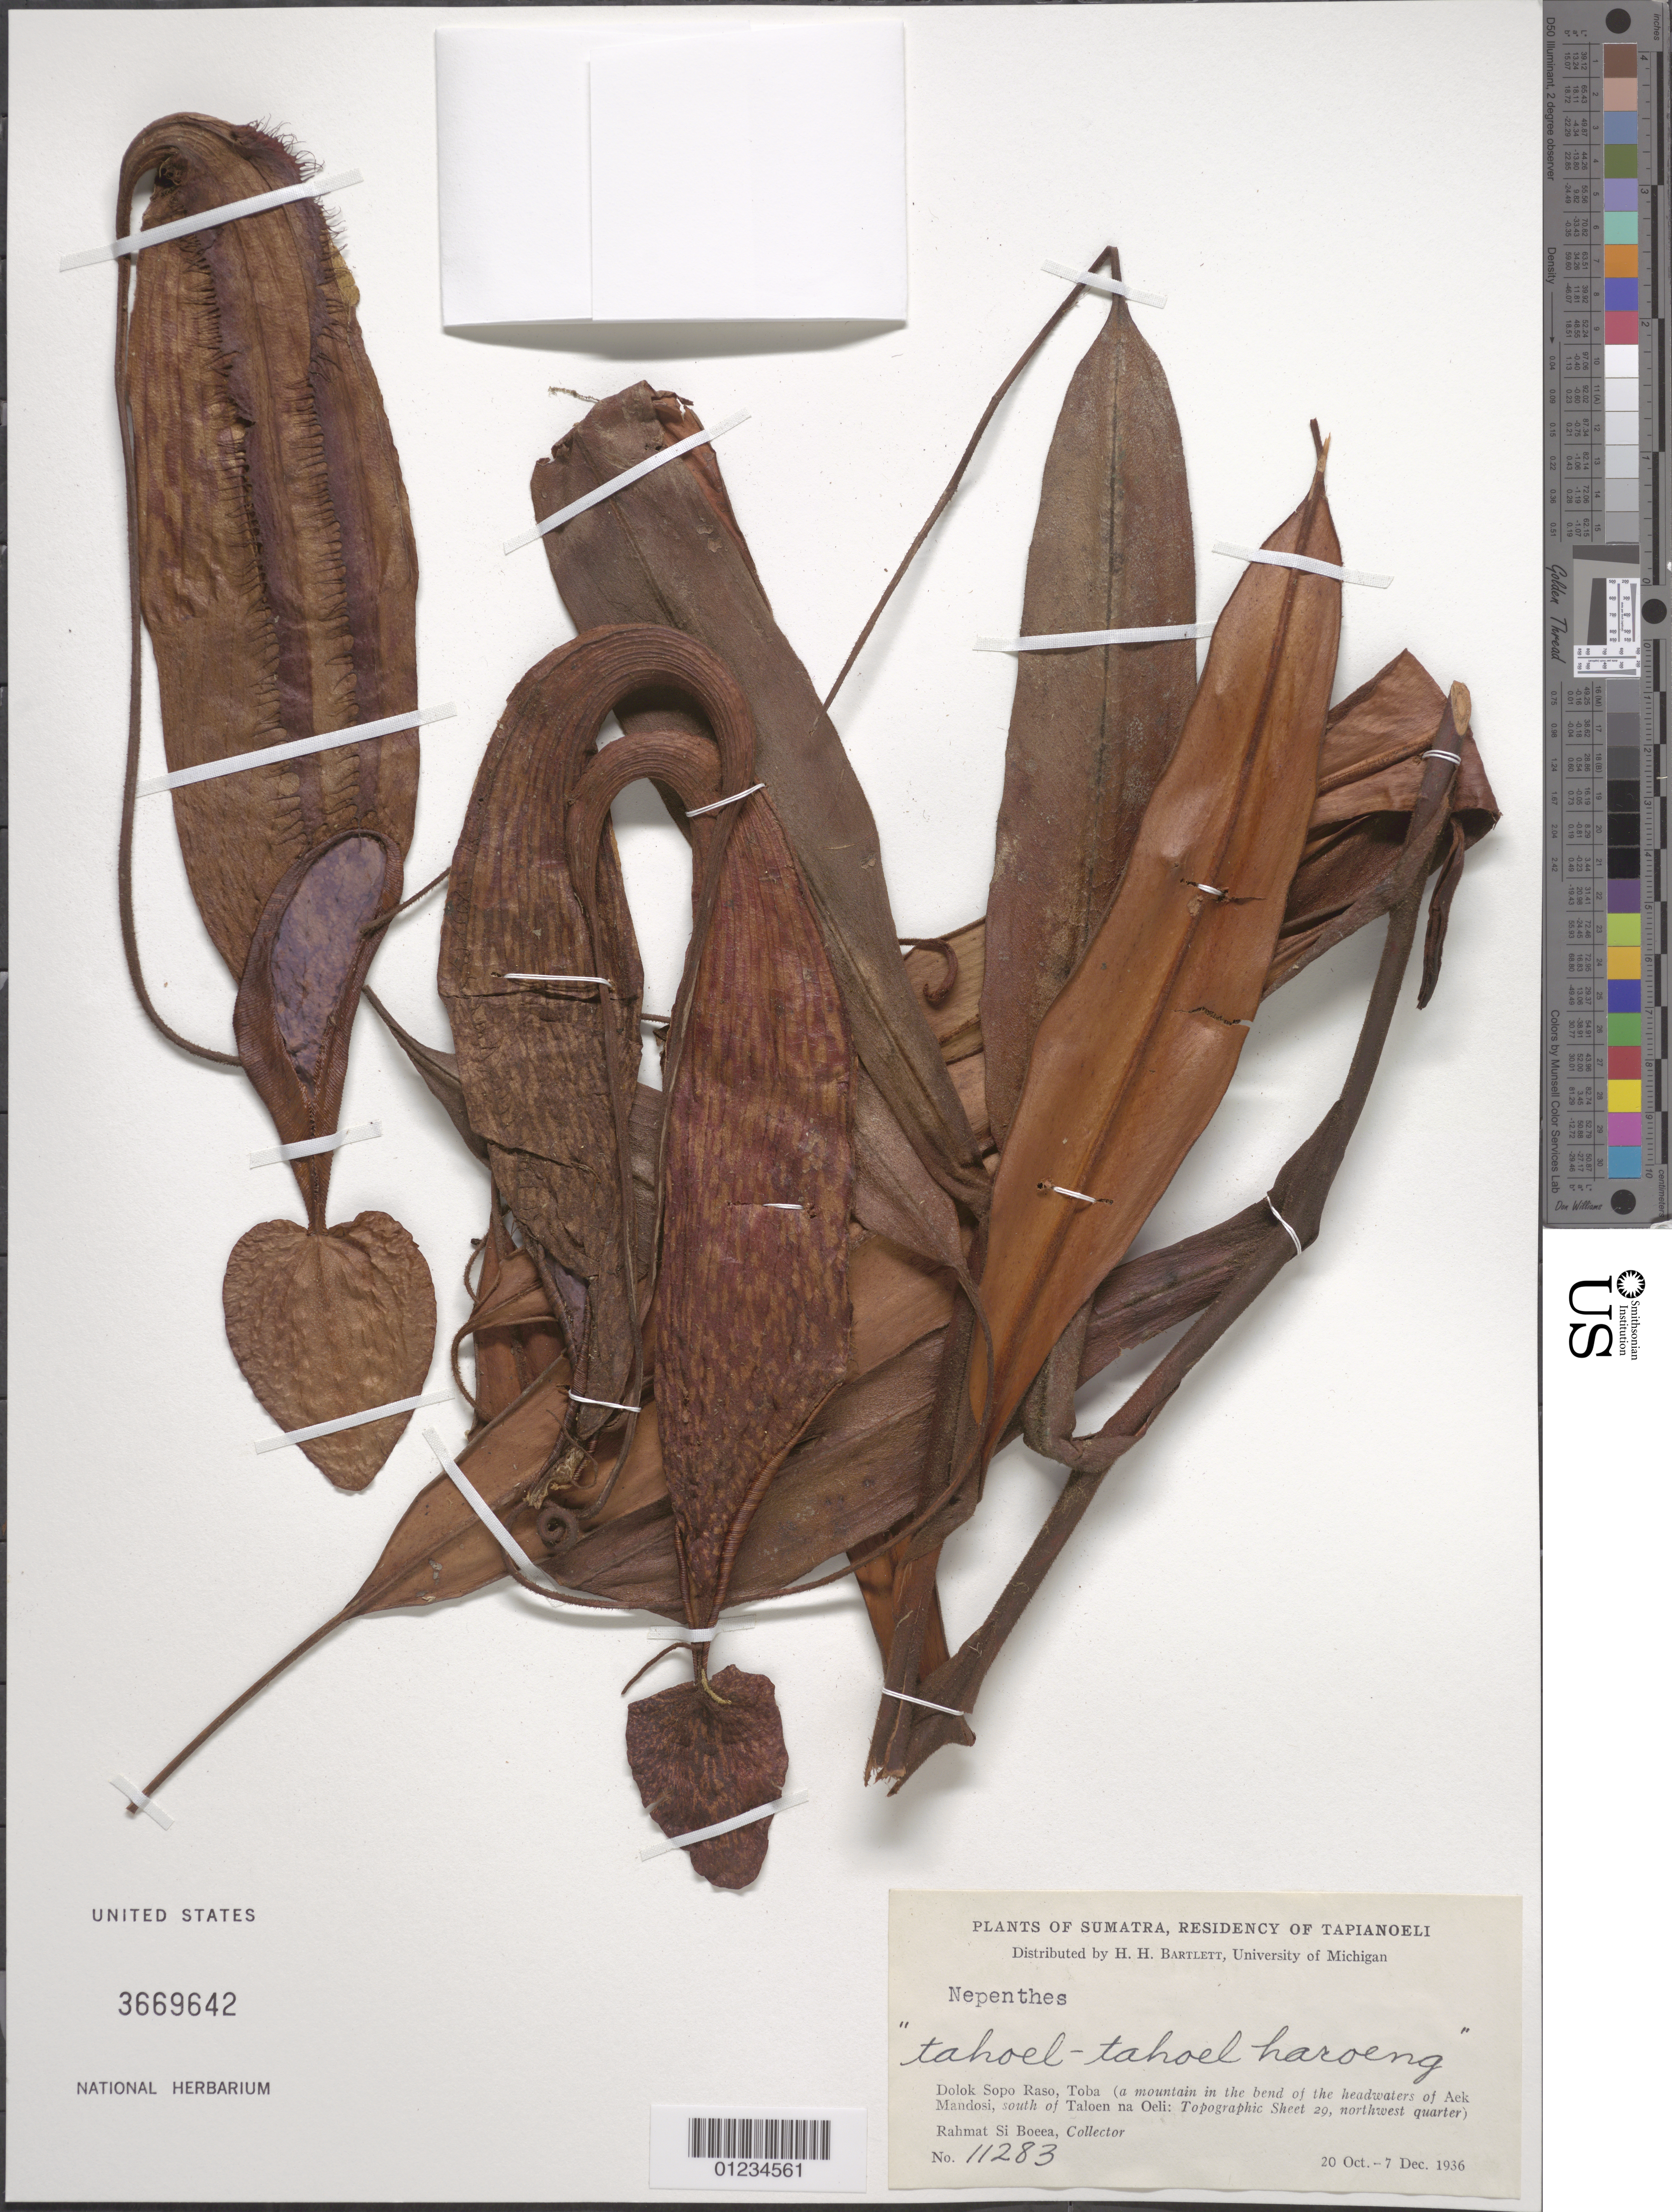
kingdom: Plantae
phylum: Tracheophyta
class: Magnoliopsida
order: Caryophyllales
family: Nepenthaceae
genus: Nepenthes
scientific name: Nepenthes sp.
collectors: Rahmat Si Boeea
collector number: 11283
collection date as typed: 20 Oct 1936 to 07 Dec 1936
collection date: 1936-10-20/1936-12-07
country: Indonesia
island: Sumatra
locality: Dolok Sopo Raso, Toba ( a mountain in the bend of the headwaters of Aek Mandosi, south of Taloen na Oeli)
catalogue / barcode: US 3669642